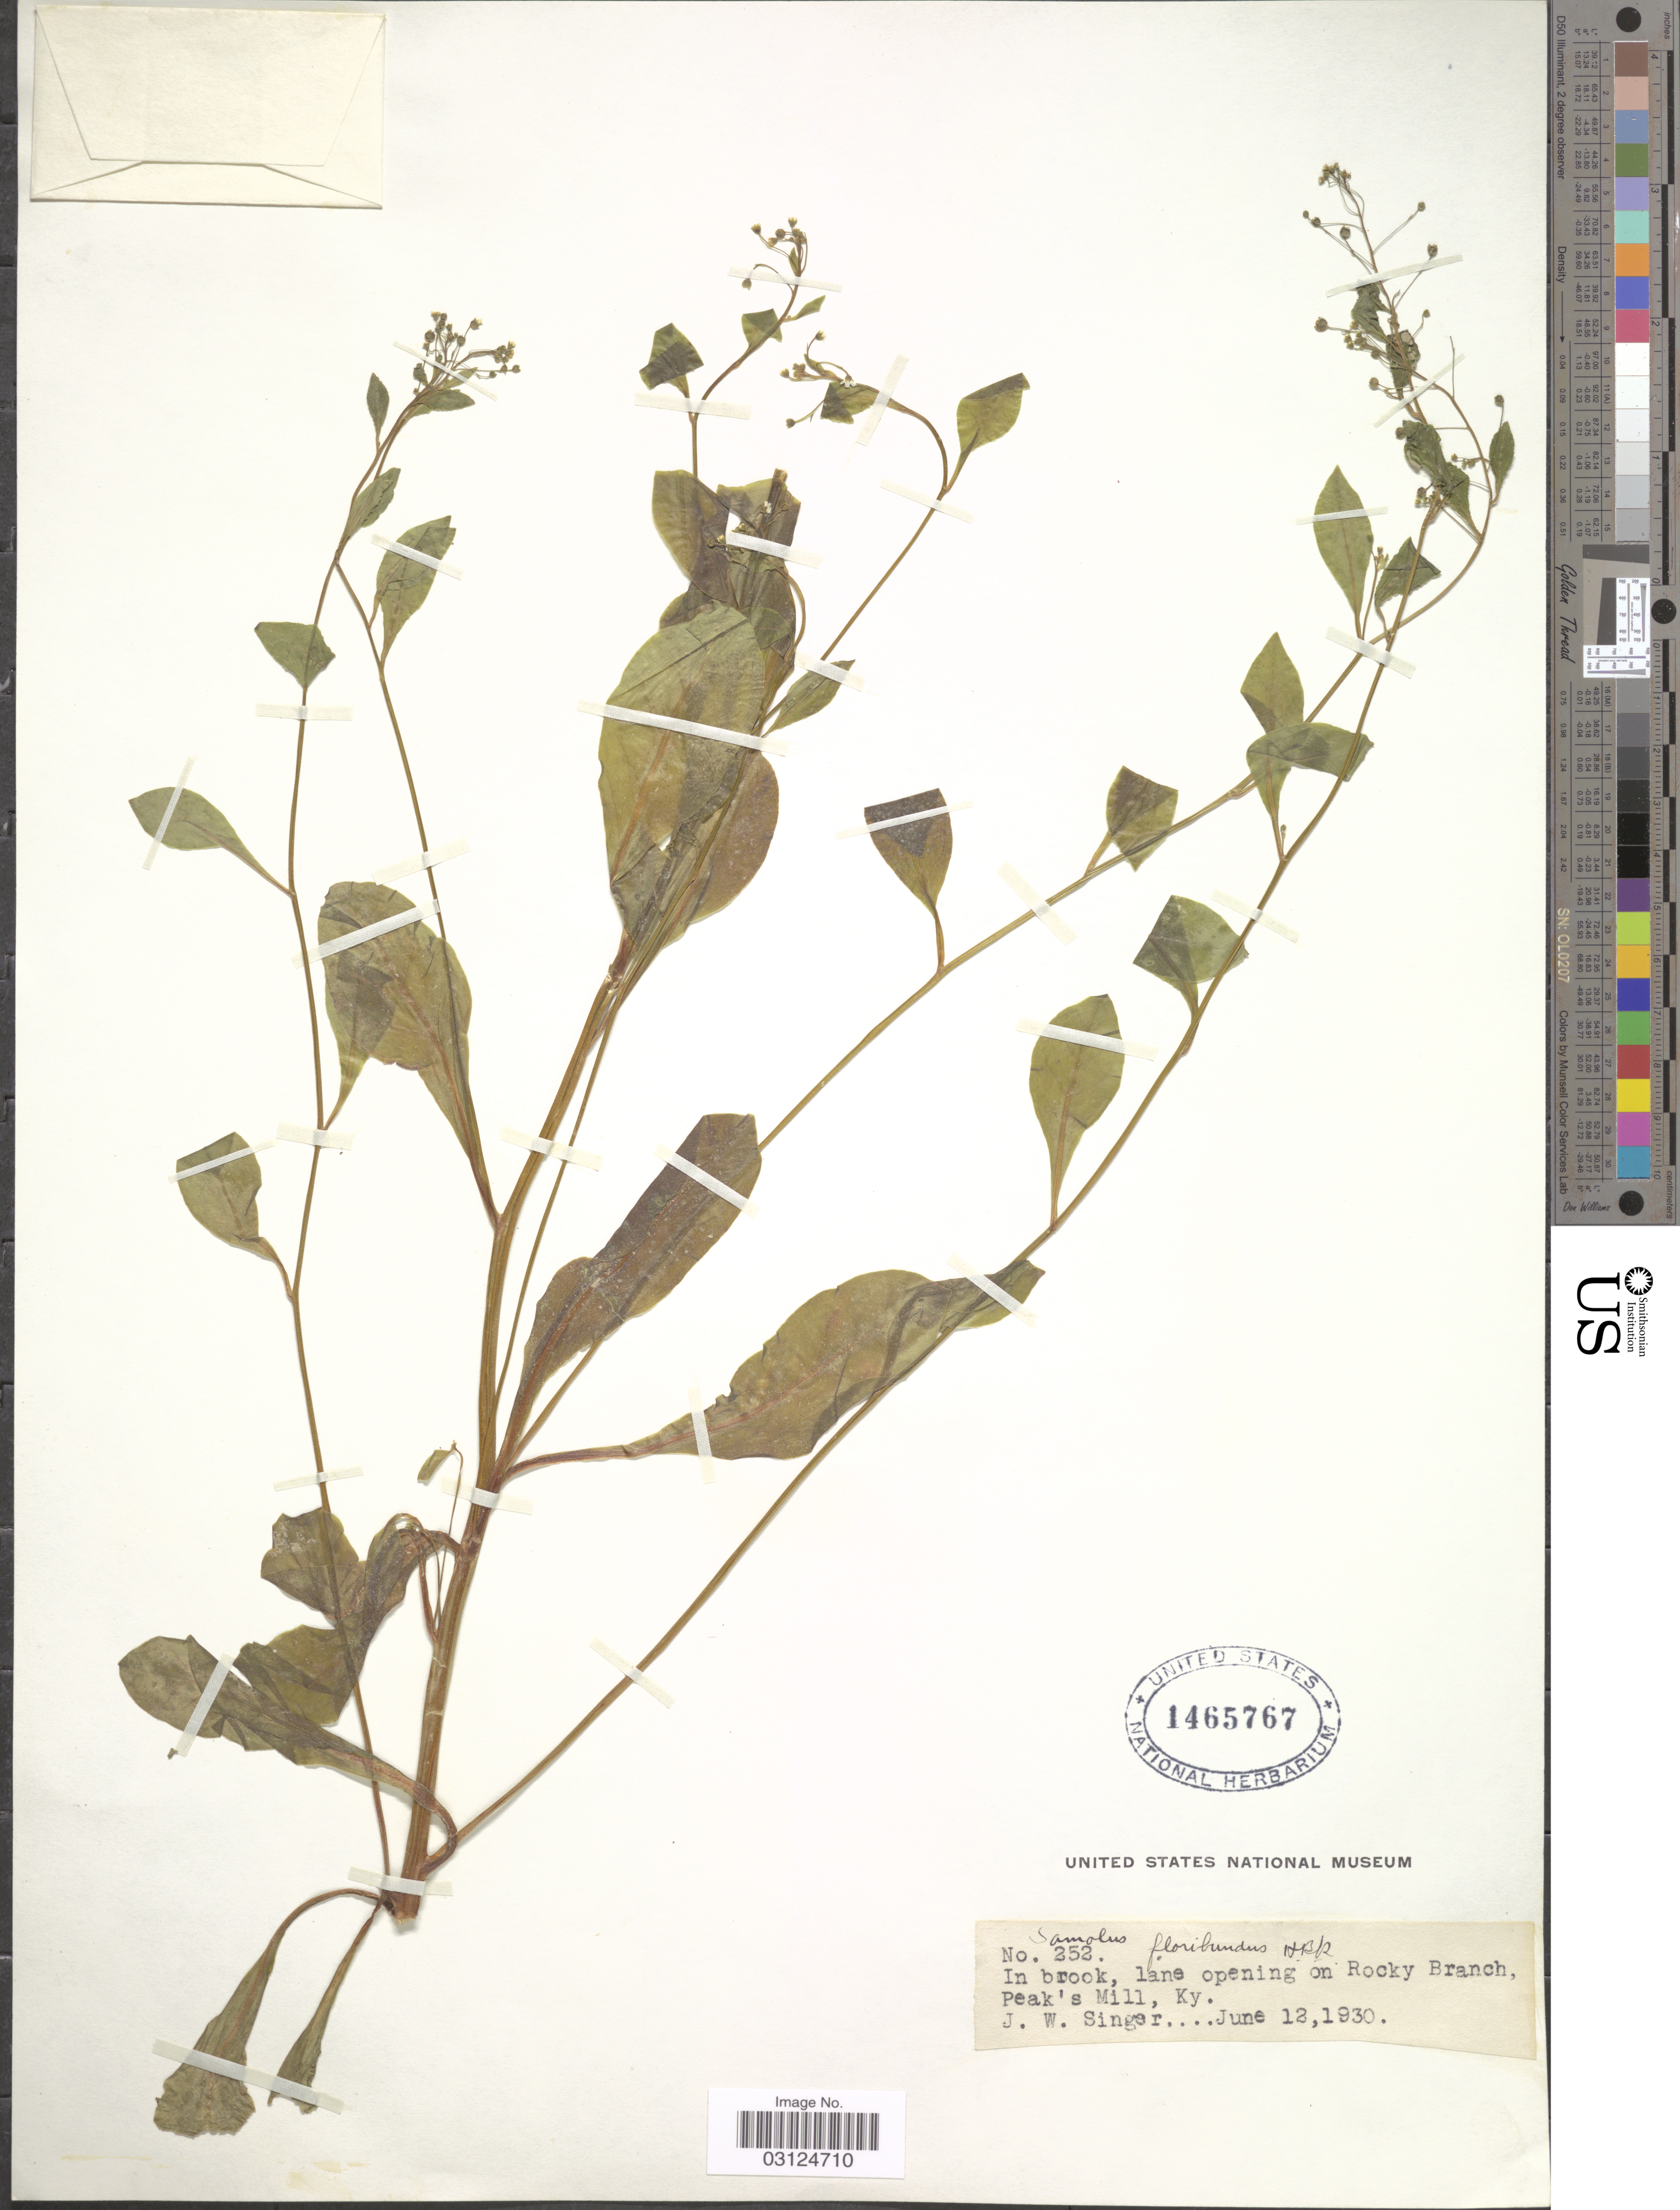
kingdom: Plantae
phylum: Tracheophyta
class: Magnoliopsida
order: Ericales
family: Primulaceae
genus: Samolus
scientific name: Samolus parviflorus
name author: Raf.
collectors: J. EW. Singer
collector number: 252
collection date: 1930-06-12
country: United States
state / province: Kentucky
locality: In brook, lane opening on Rocky Branch, Peak's Mill.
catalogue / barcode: US 1465767